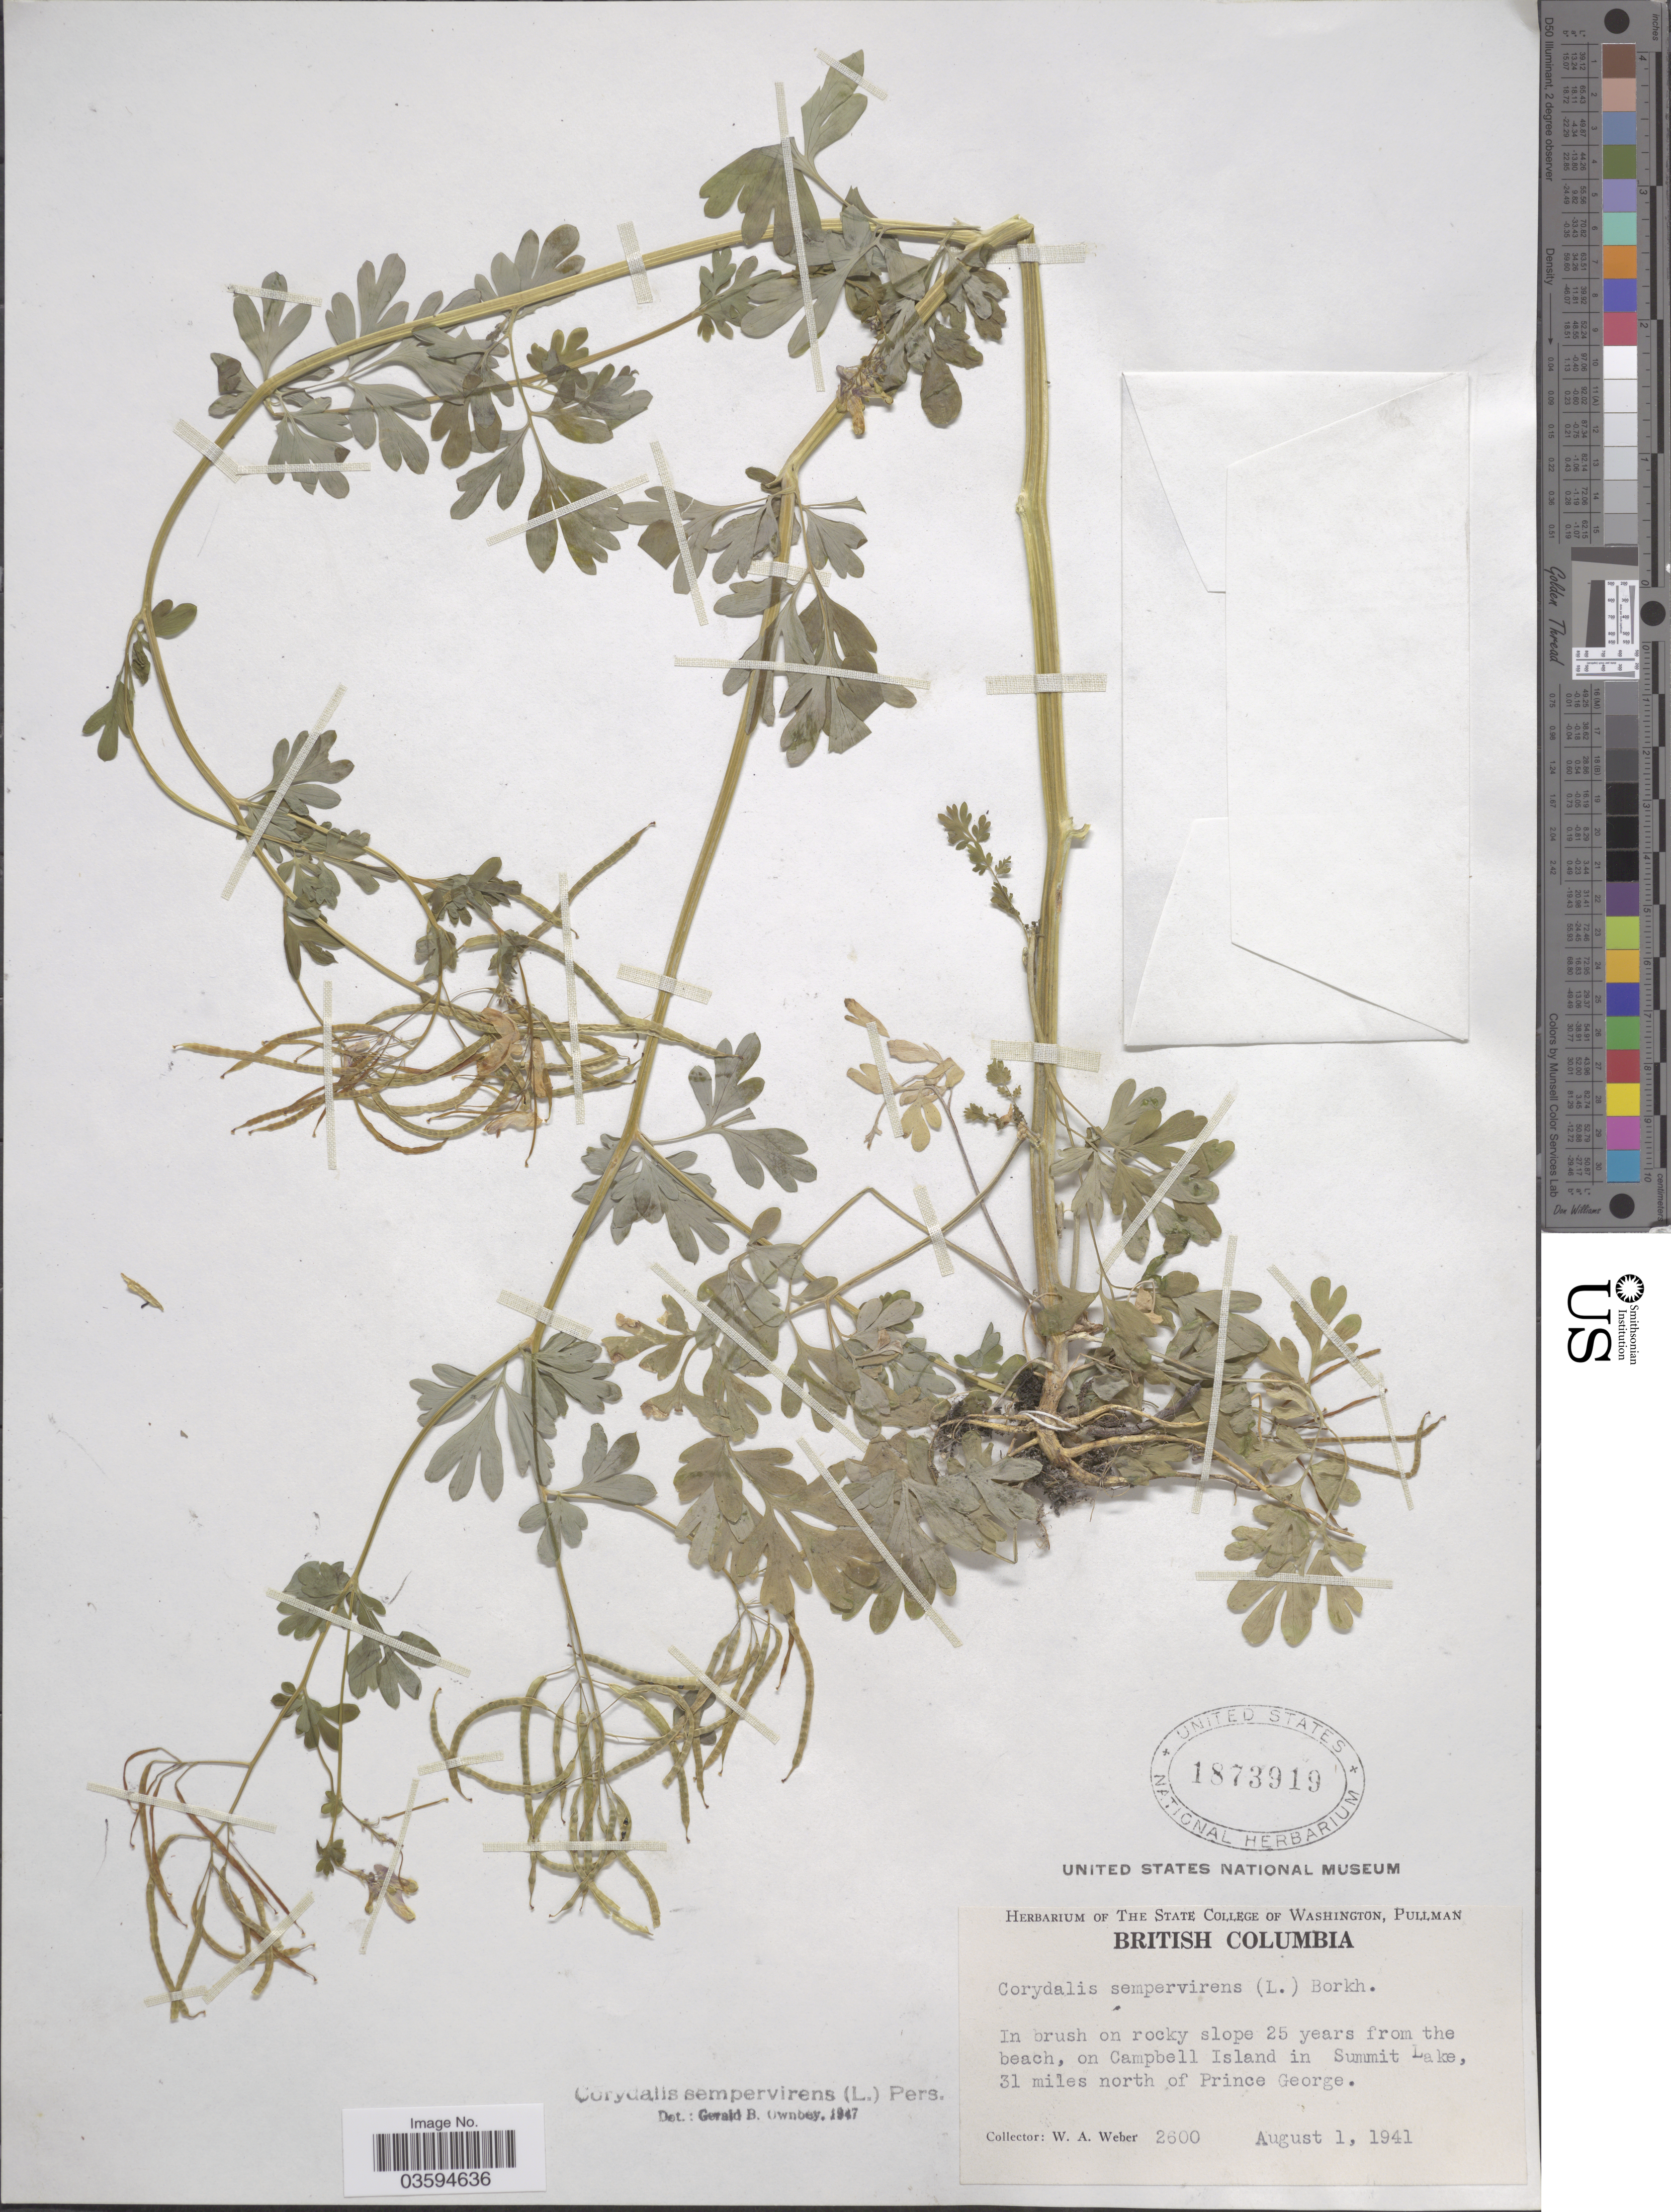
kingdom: Plantae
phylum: Tracheophyta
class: Magnoliopsida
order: Ranunculales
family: Papaveraceae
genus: Capnoides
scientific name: Capnoides sempervirens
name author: (L.) Borkh.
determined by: Strong, M. T., (US), Smithsonian Institution - National Museum of Natural History (UNITED STATES)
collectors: W. A. Weber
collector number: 2600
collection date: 1941-08-01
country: Canada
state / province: British Columbia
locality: In brush on rocky slope 25 years from the beach, on Campbell Island in Summit Lake, 31 miles north of Prince George.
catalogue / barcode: US 1873919